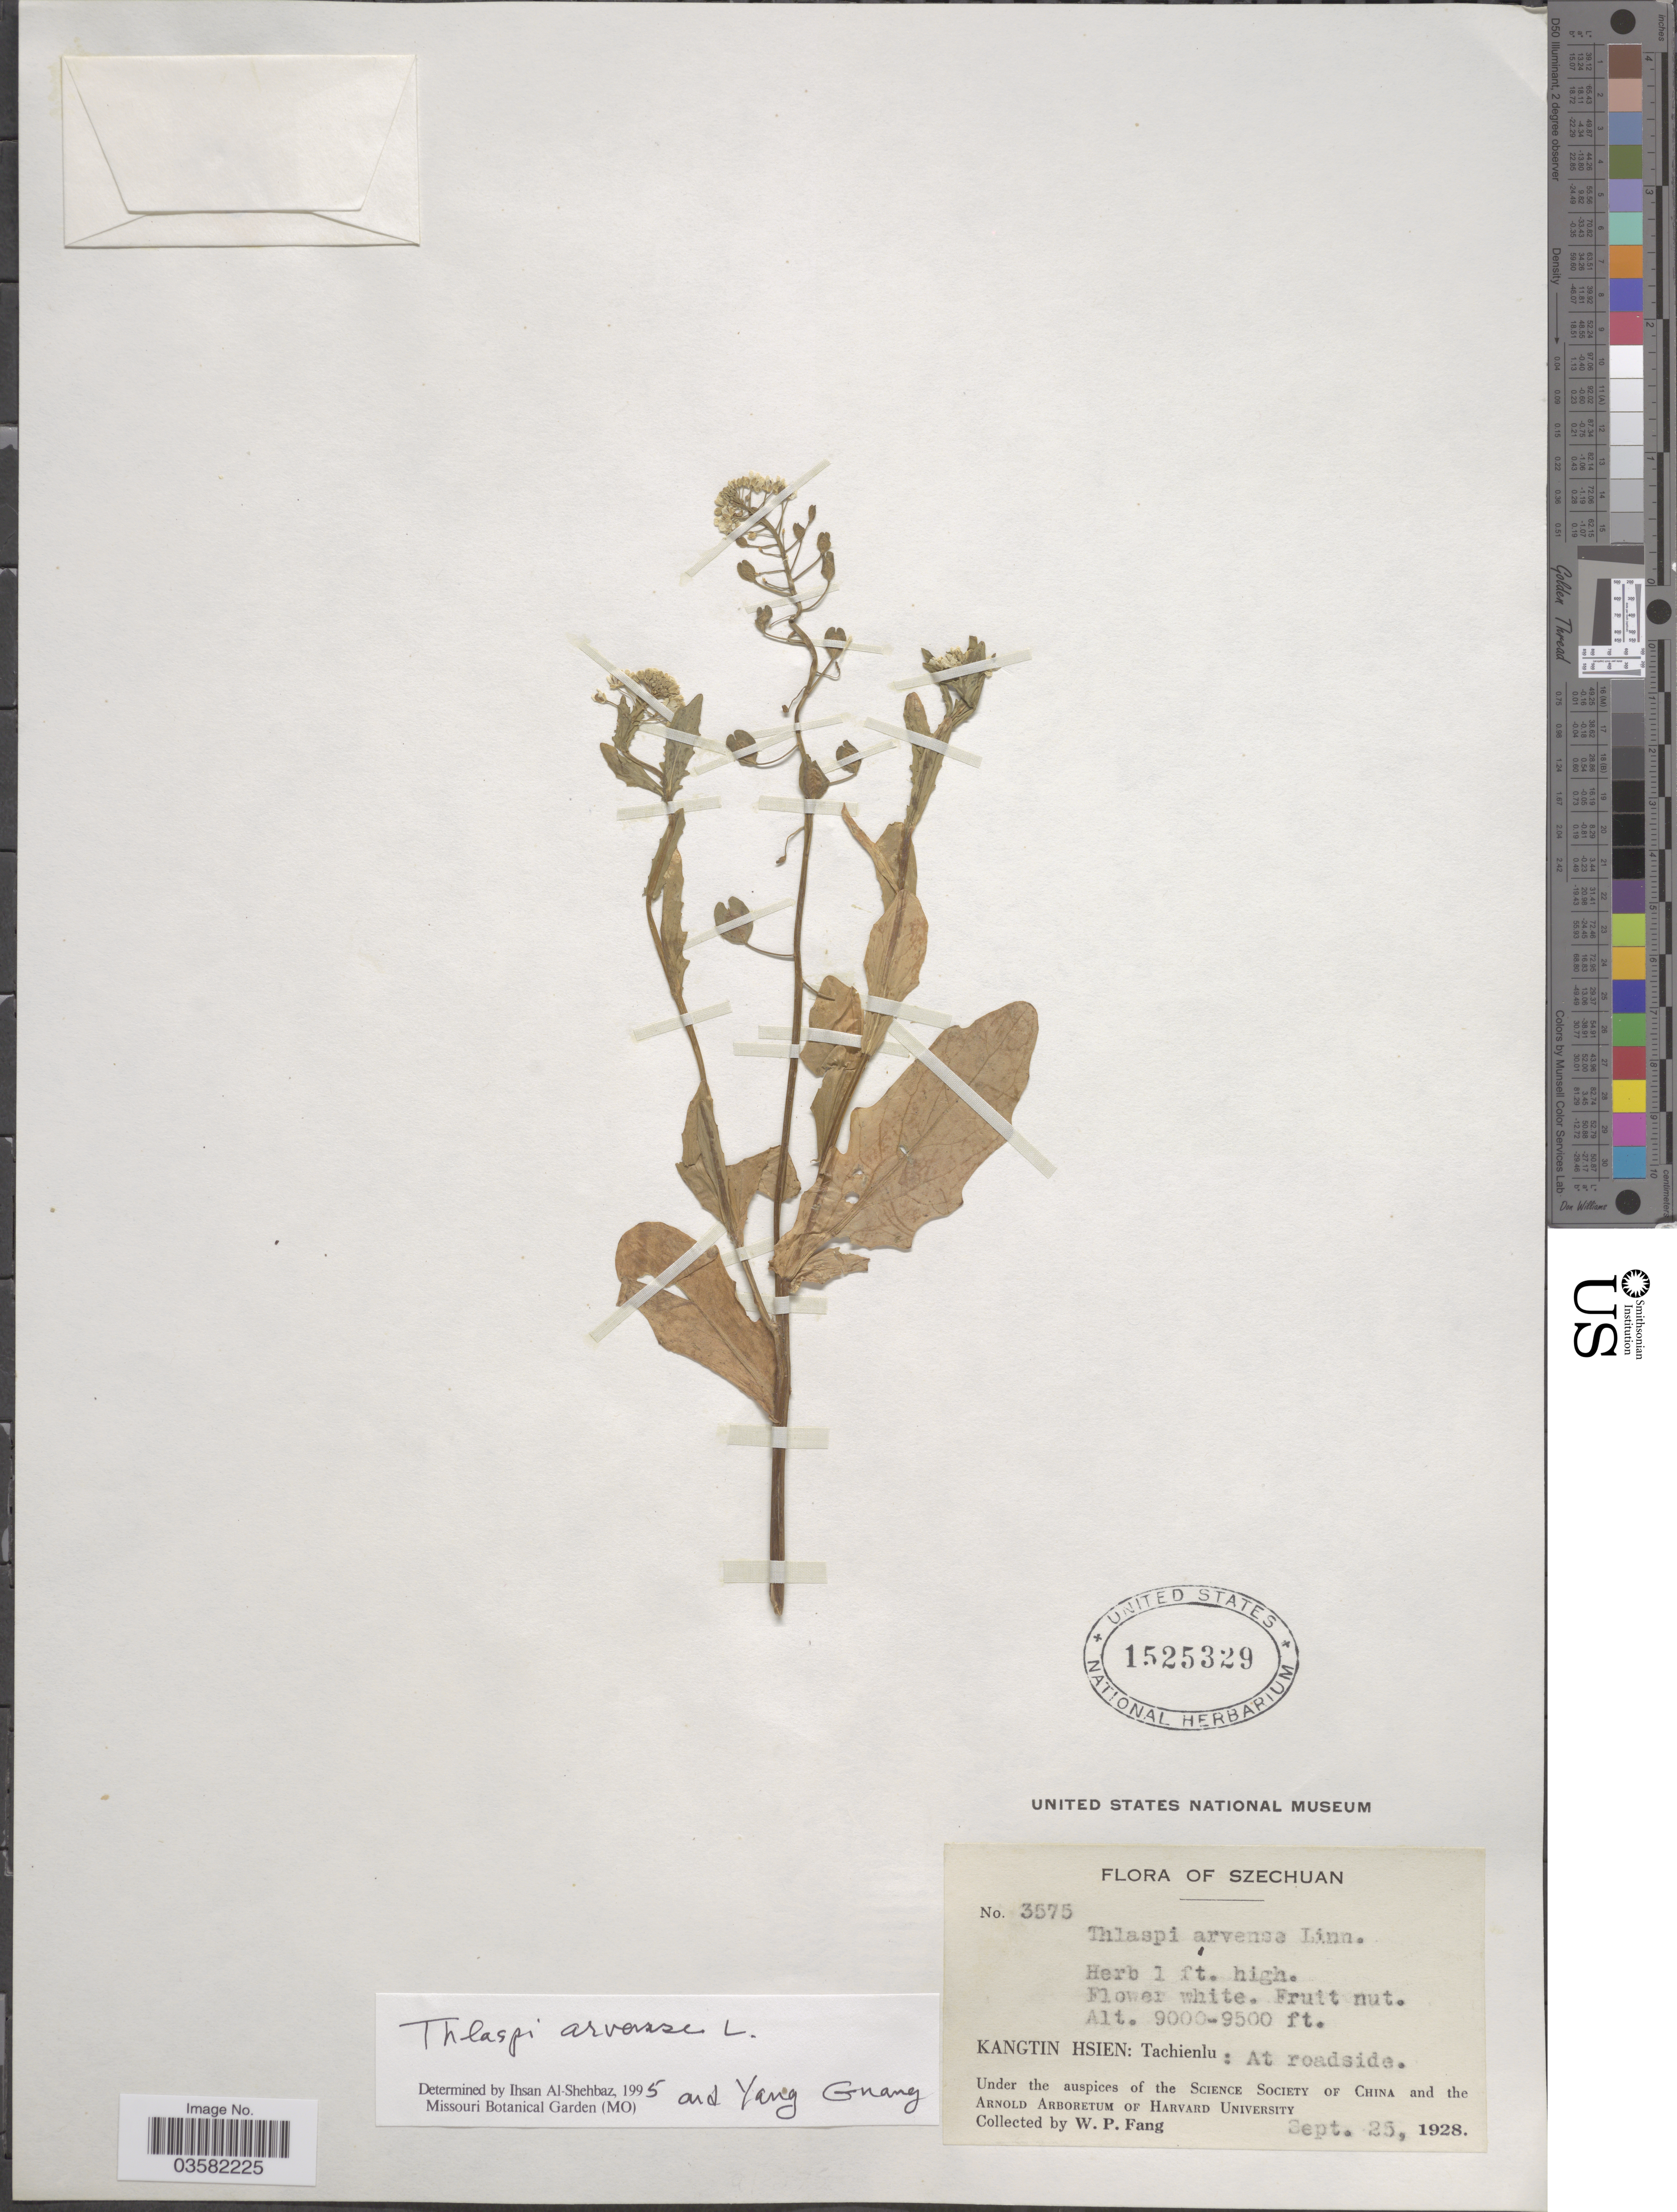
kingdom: Plantae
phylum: Tracheophyta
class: Magnoliopsida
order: Brassicales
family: Brassicaceae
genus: Thlaspi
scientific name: Thlaspi arvense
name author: L.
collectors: W. P. Fang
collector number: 3575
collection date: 1928-09-25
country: China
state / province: Sichuan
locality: Szechuan. Kangtin Hsien: Tachienlu: At roadside.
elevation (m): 2743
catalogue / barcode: US 1525329